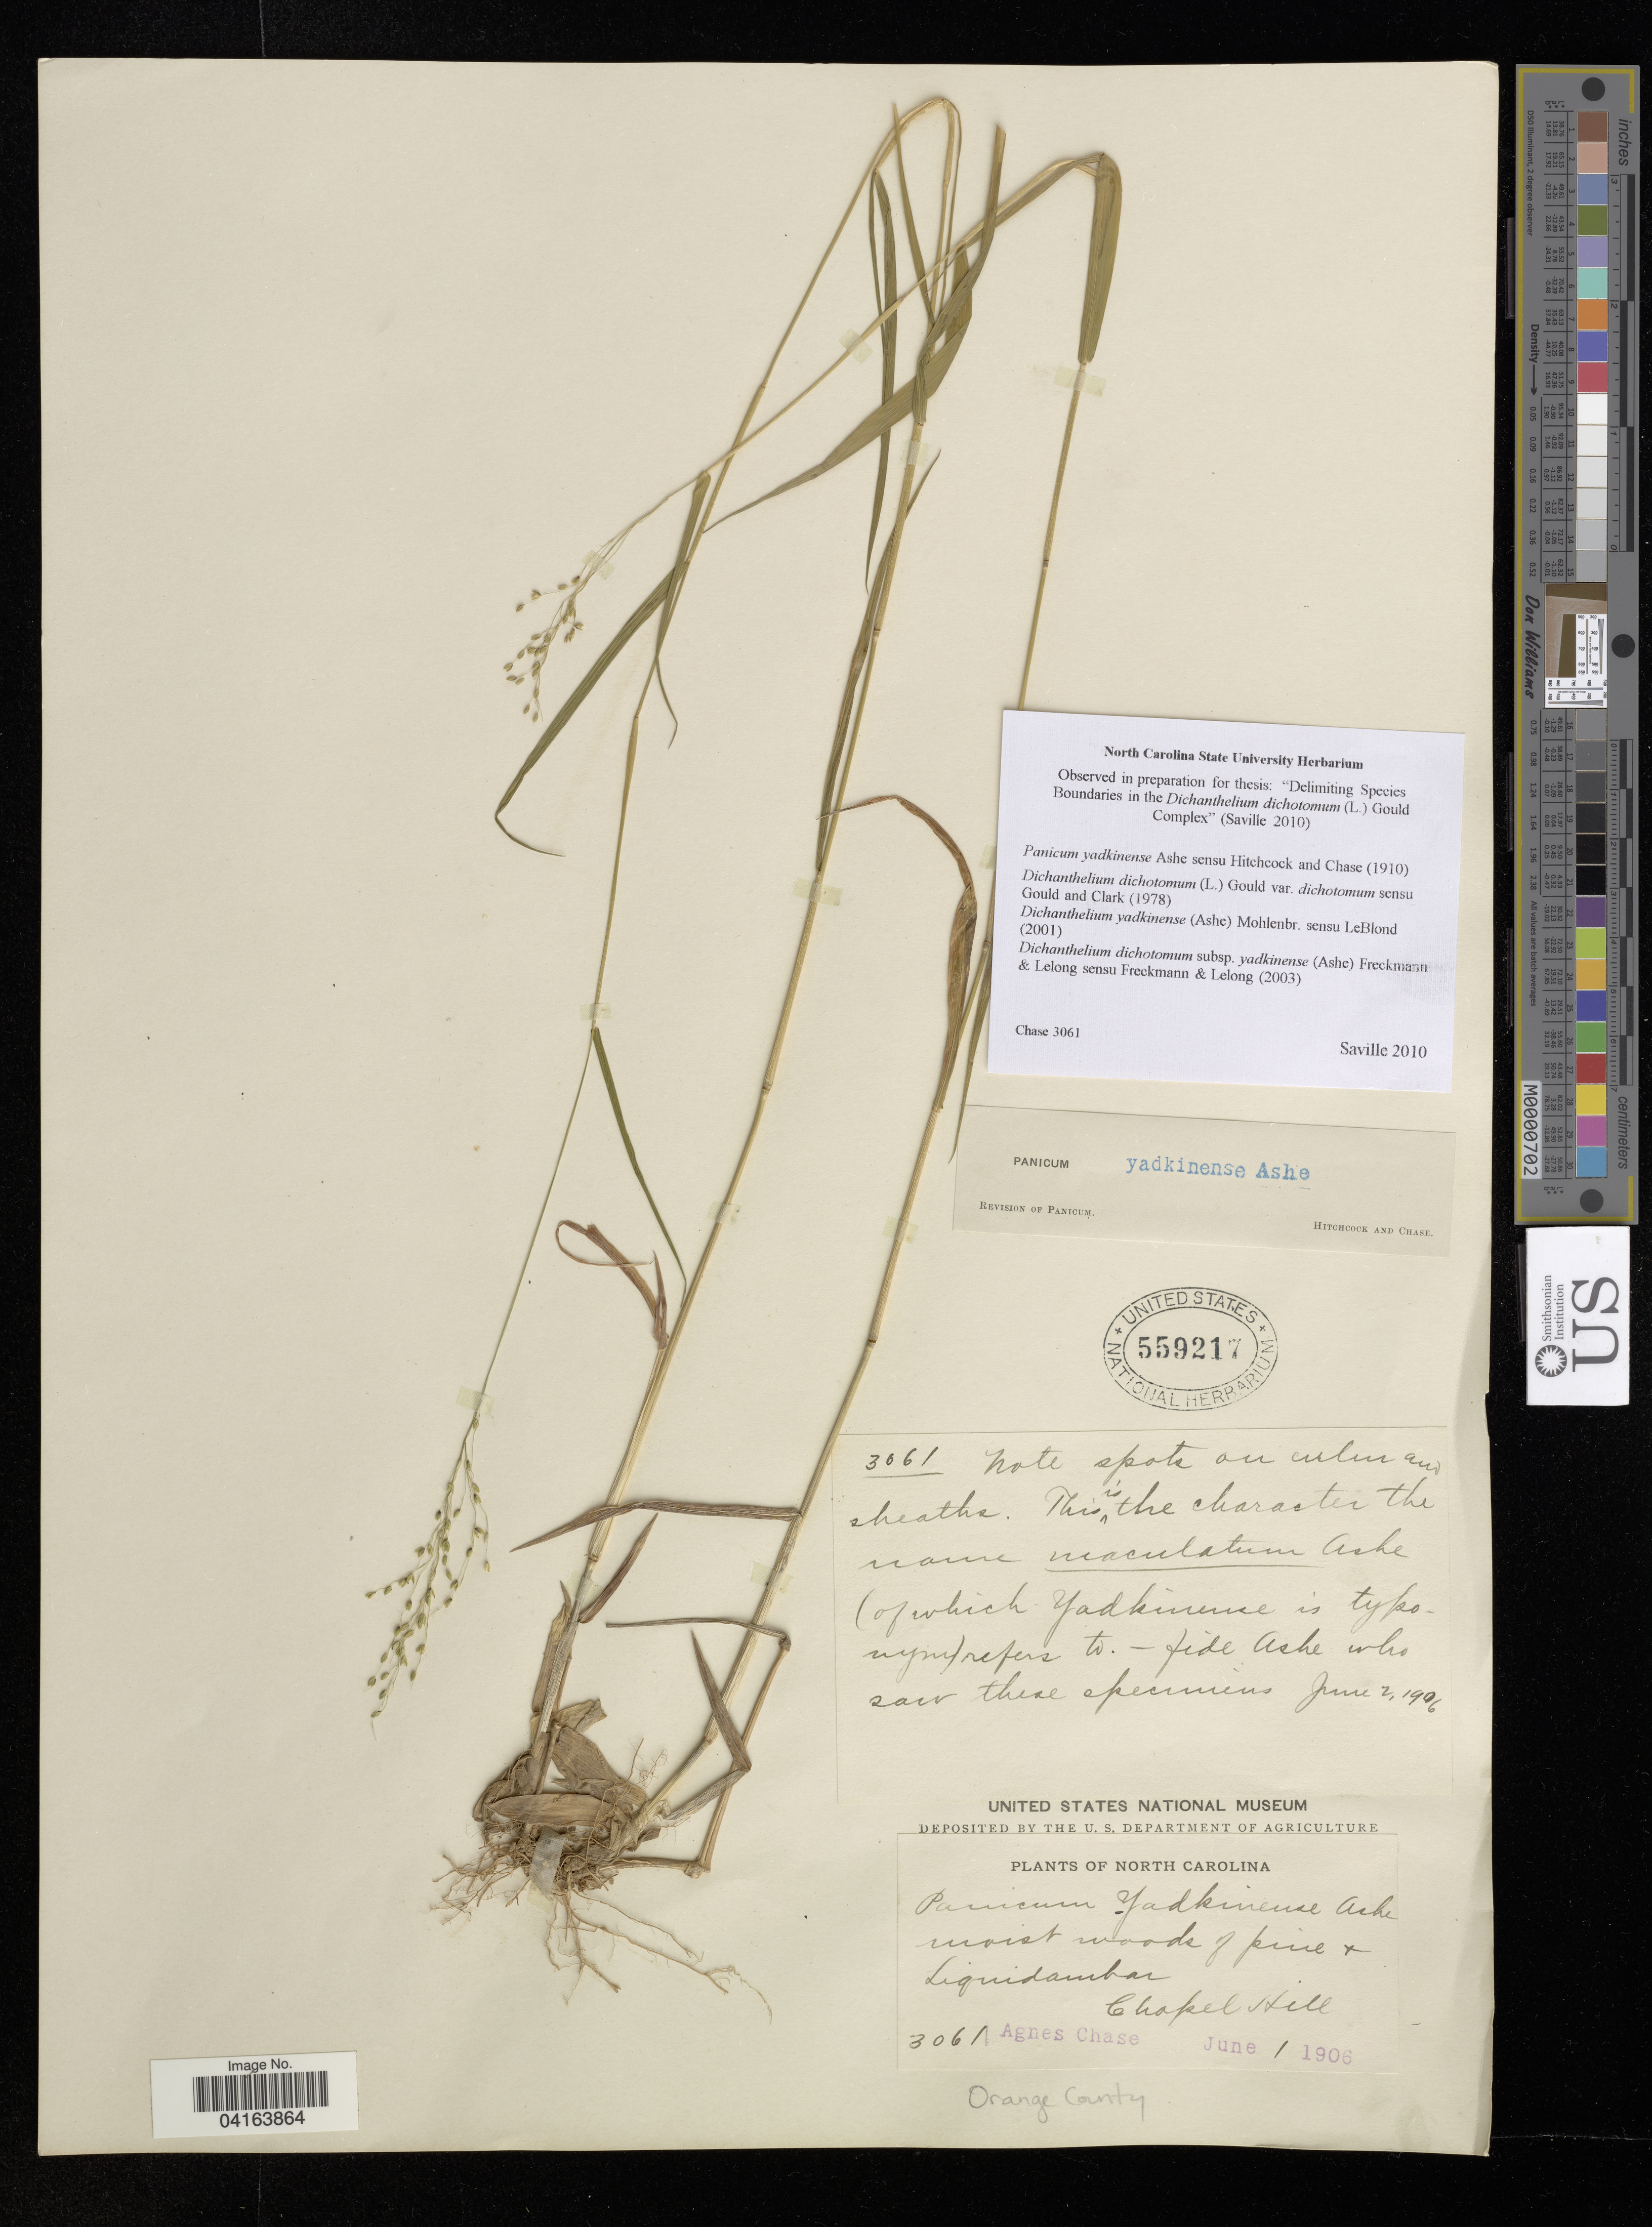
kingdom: Plantae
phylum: Tracheophyta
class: Liliopsida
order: Poales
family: Poaceae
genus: Dichanthelium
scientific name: Dichanthelium dichotomum subsp. yadkinense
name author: (Ashe) Freckmann & Lelong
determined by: Saville, A. C., (NCSC), North Carolina State University (UNITED STATES)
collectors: A. Chase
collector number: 3061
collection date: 1906-06-01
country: United States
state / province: North Carolina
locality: Chapel Hill. Orange County.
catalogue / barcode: US 559217